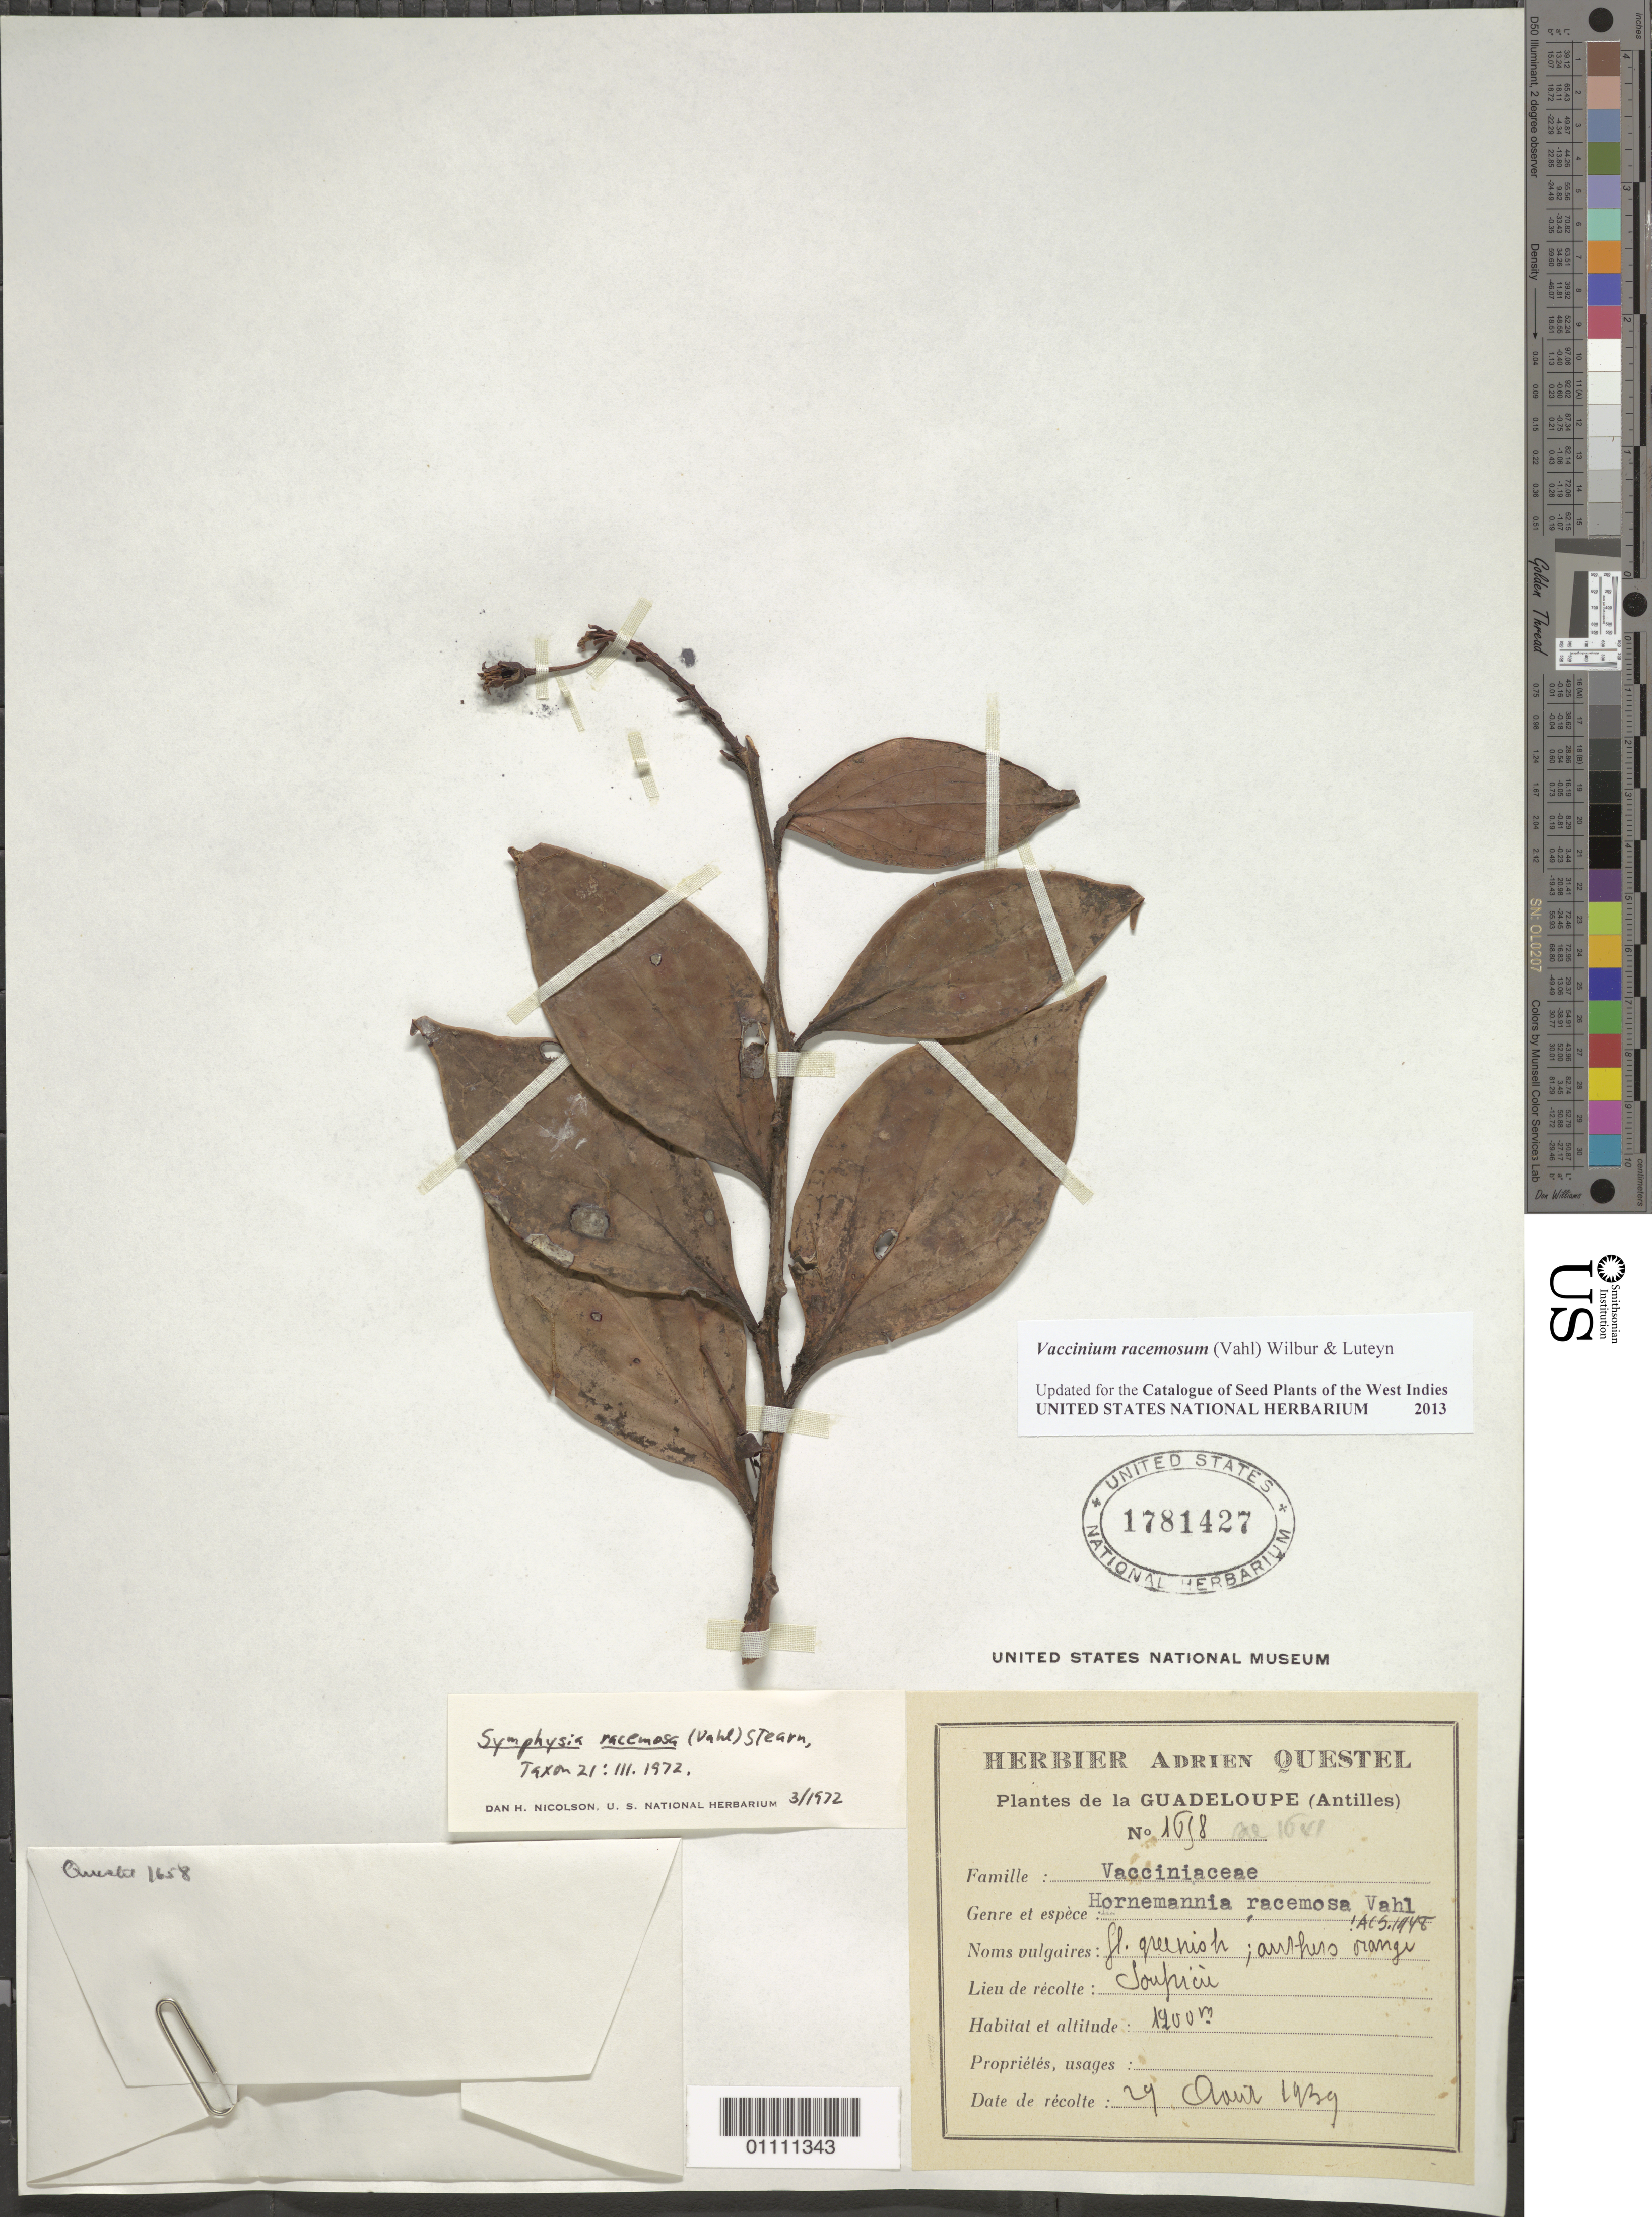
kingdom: Plantae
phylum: Tracheophyta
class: Magnoliopsida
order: Ericales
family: Ericaceae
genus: Vaccinium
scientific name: Vaccinium racemosum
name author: (Vahl) Wilbur & Luteyn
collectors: A. Questel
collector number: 1658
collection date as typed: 24 Apr 1939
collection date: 1939-04-24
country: Guadeloupe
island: Basse Terre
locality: Soufriere.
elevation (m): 1400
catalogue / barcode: US 1781427